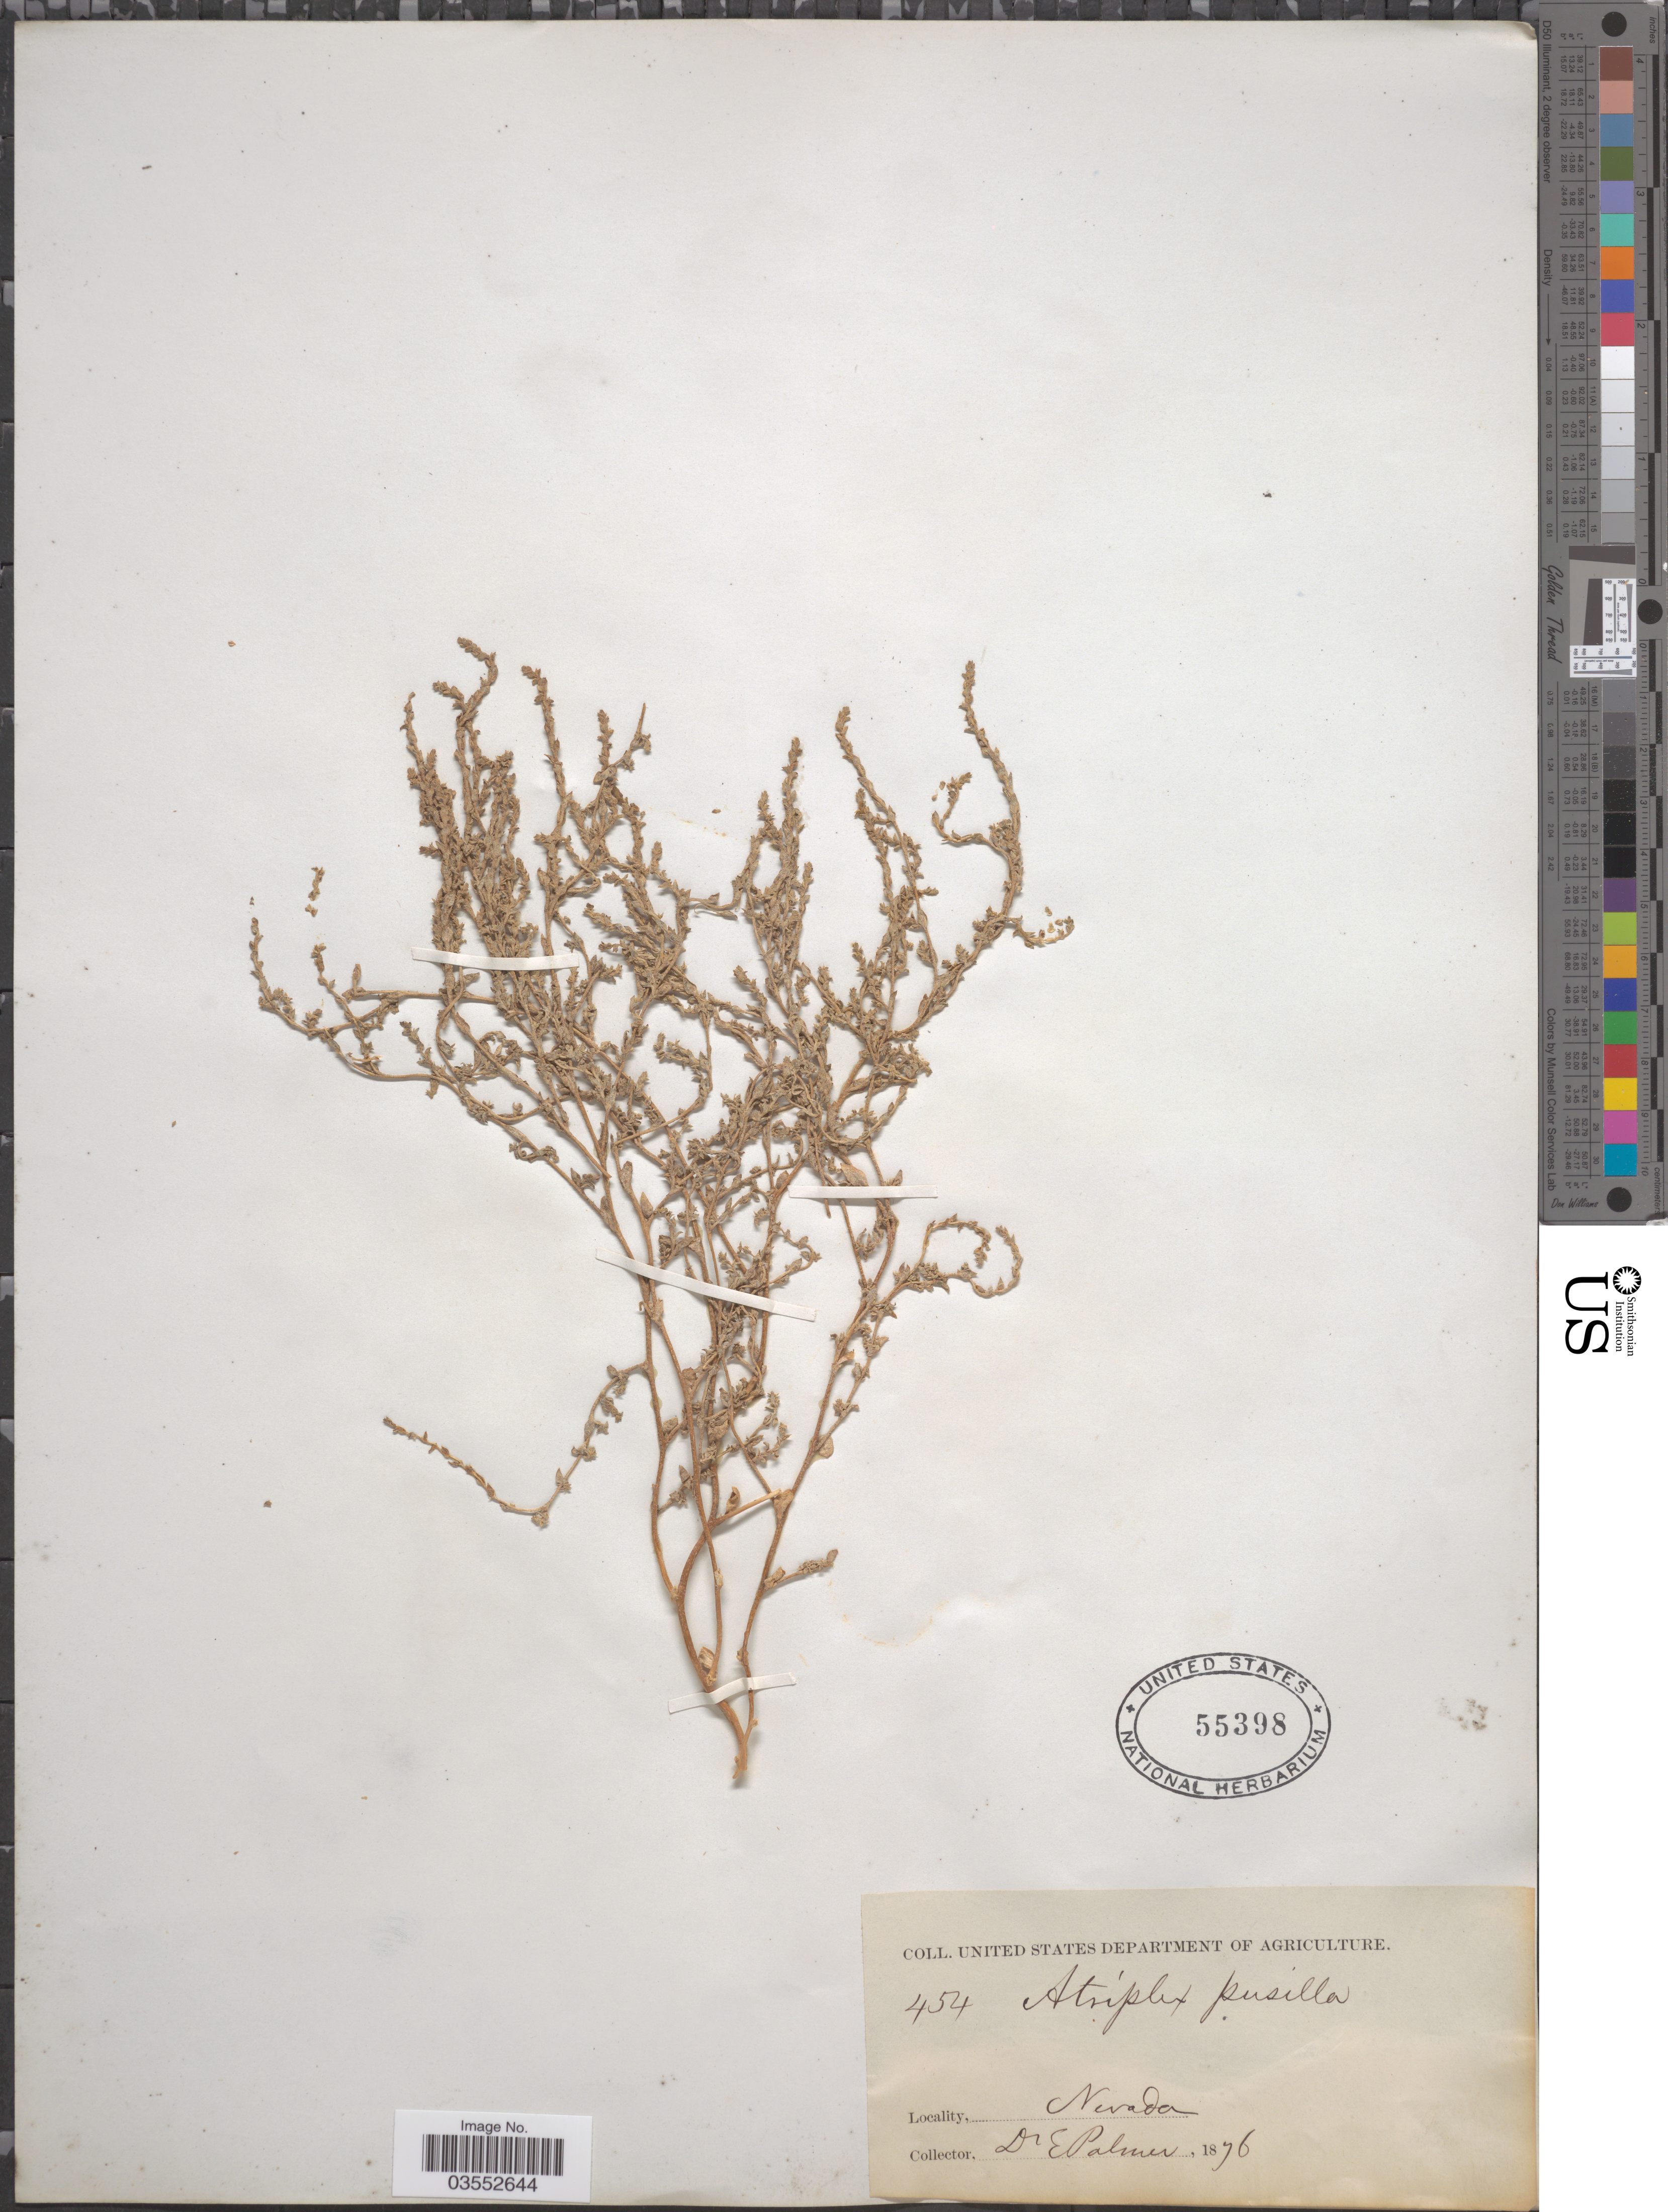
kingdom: Plantae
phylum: Tracheophyta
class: Magnoliopsida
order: Caryophyllales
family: Amaranthaceae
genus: Atriplex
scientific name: Atriplex rosea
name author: L.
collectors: E. Palmer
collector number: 454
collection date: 1876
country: United States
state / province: Nevada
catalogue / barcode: US 55398